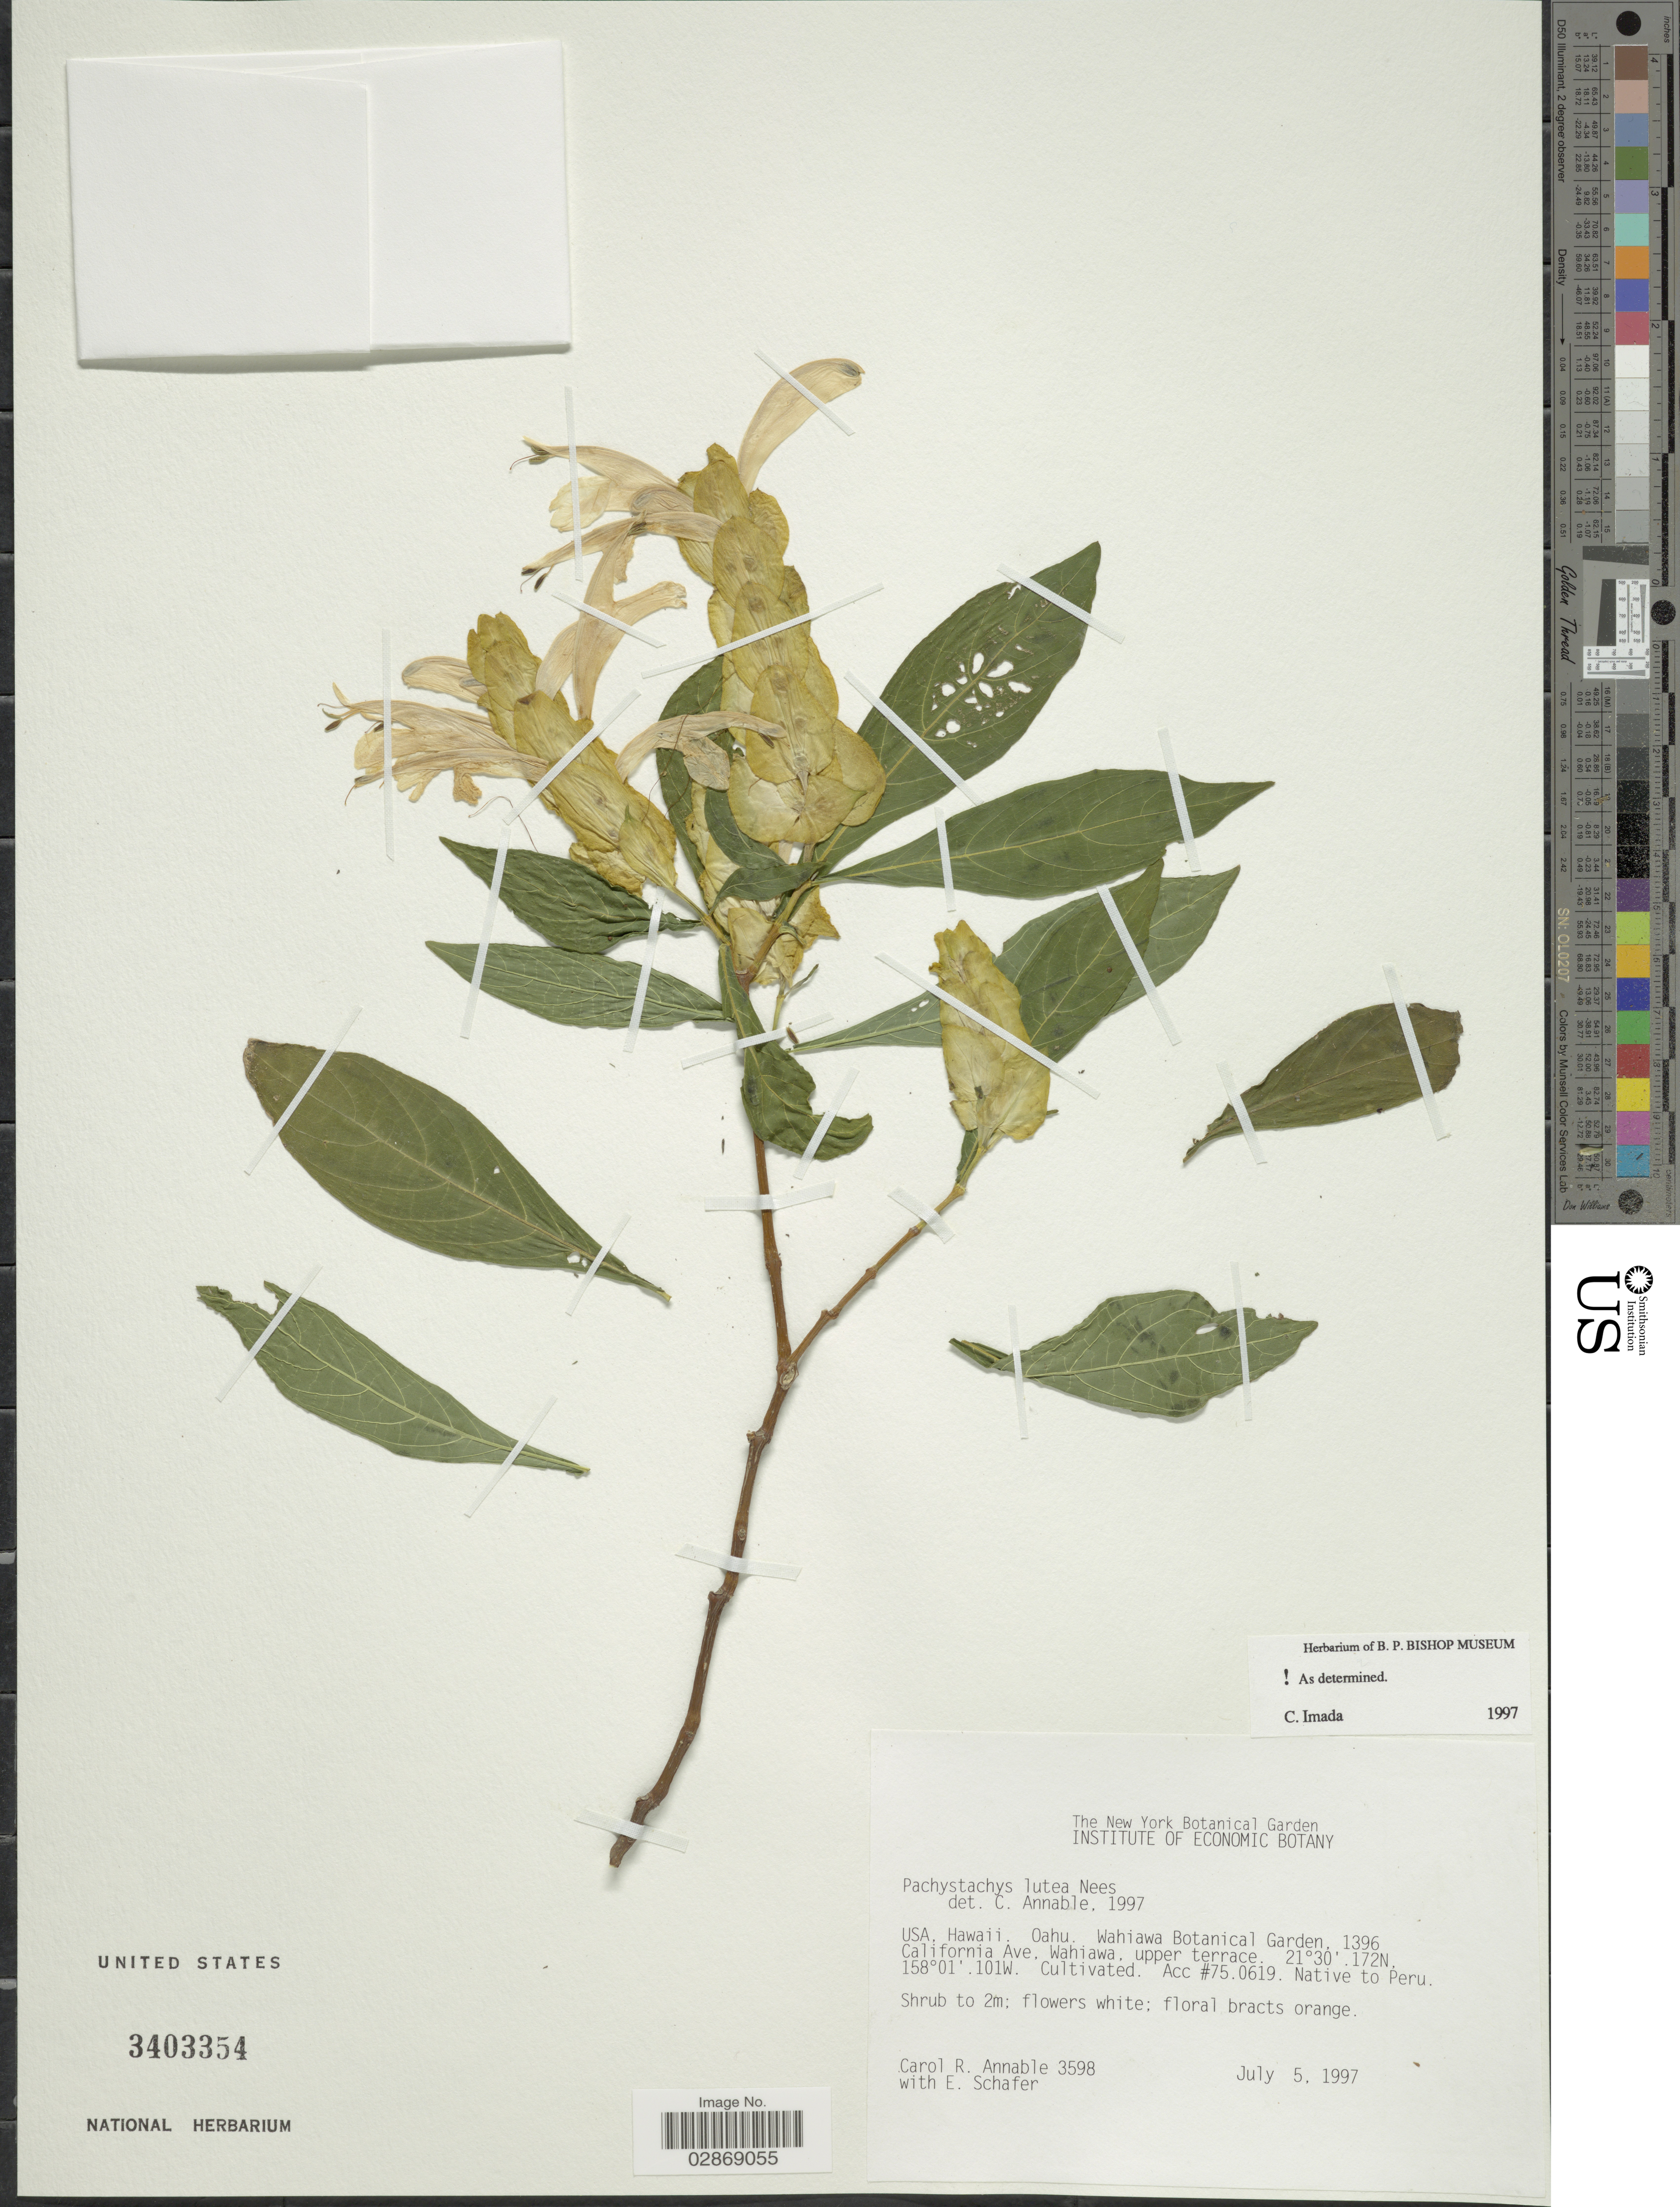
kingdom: Plantae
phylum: Tracheophyta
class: Magnoliopsida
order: Lamiales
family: Acanthaceae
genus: Pachystachys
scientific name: Pachystachys lutea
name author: Nees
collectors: C. R. Annable & E. Schafer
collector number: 3598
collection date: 1997-07-05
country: United States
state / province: Hawaii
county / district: Honolulu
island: Oahu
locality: Oahu. Wahiawa Botanical Garden, 1396 California Ave. Wahiawa, upper terrace.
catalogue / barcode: US 3403354